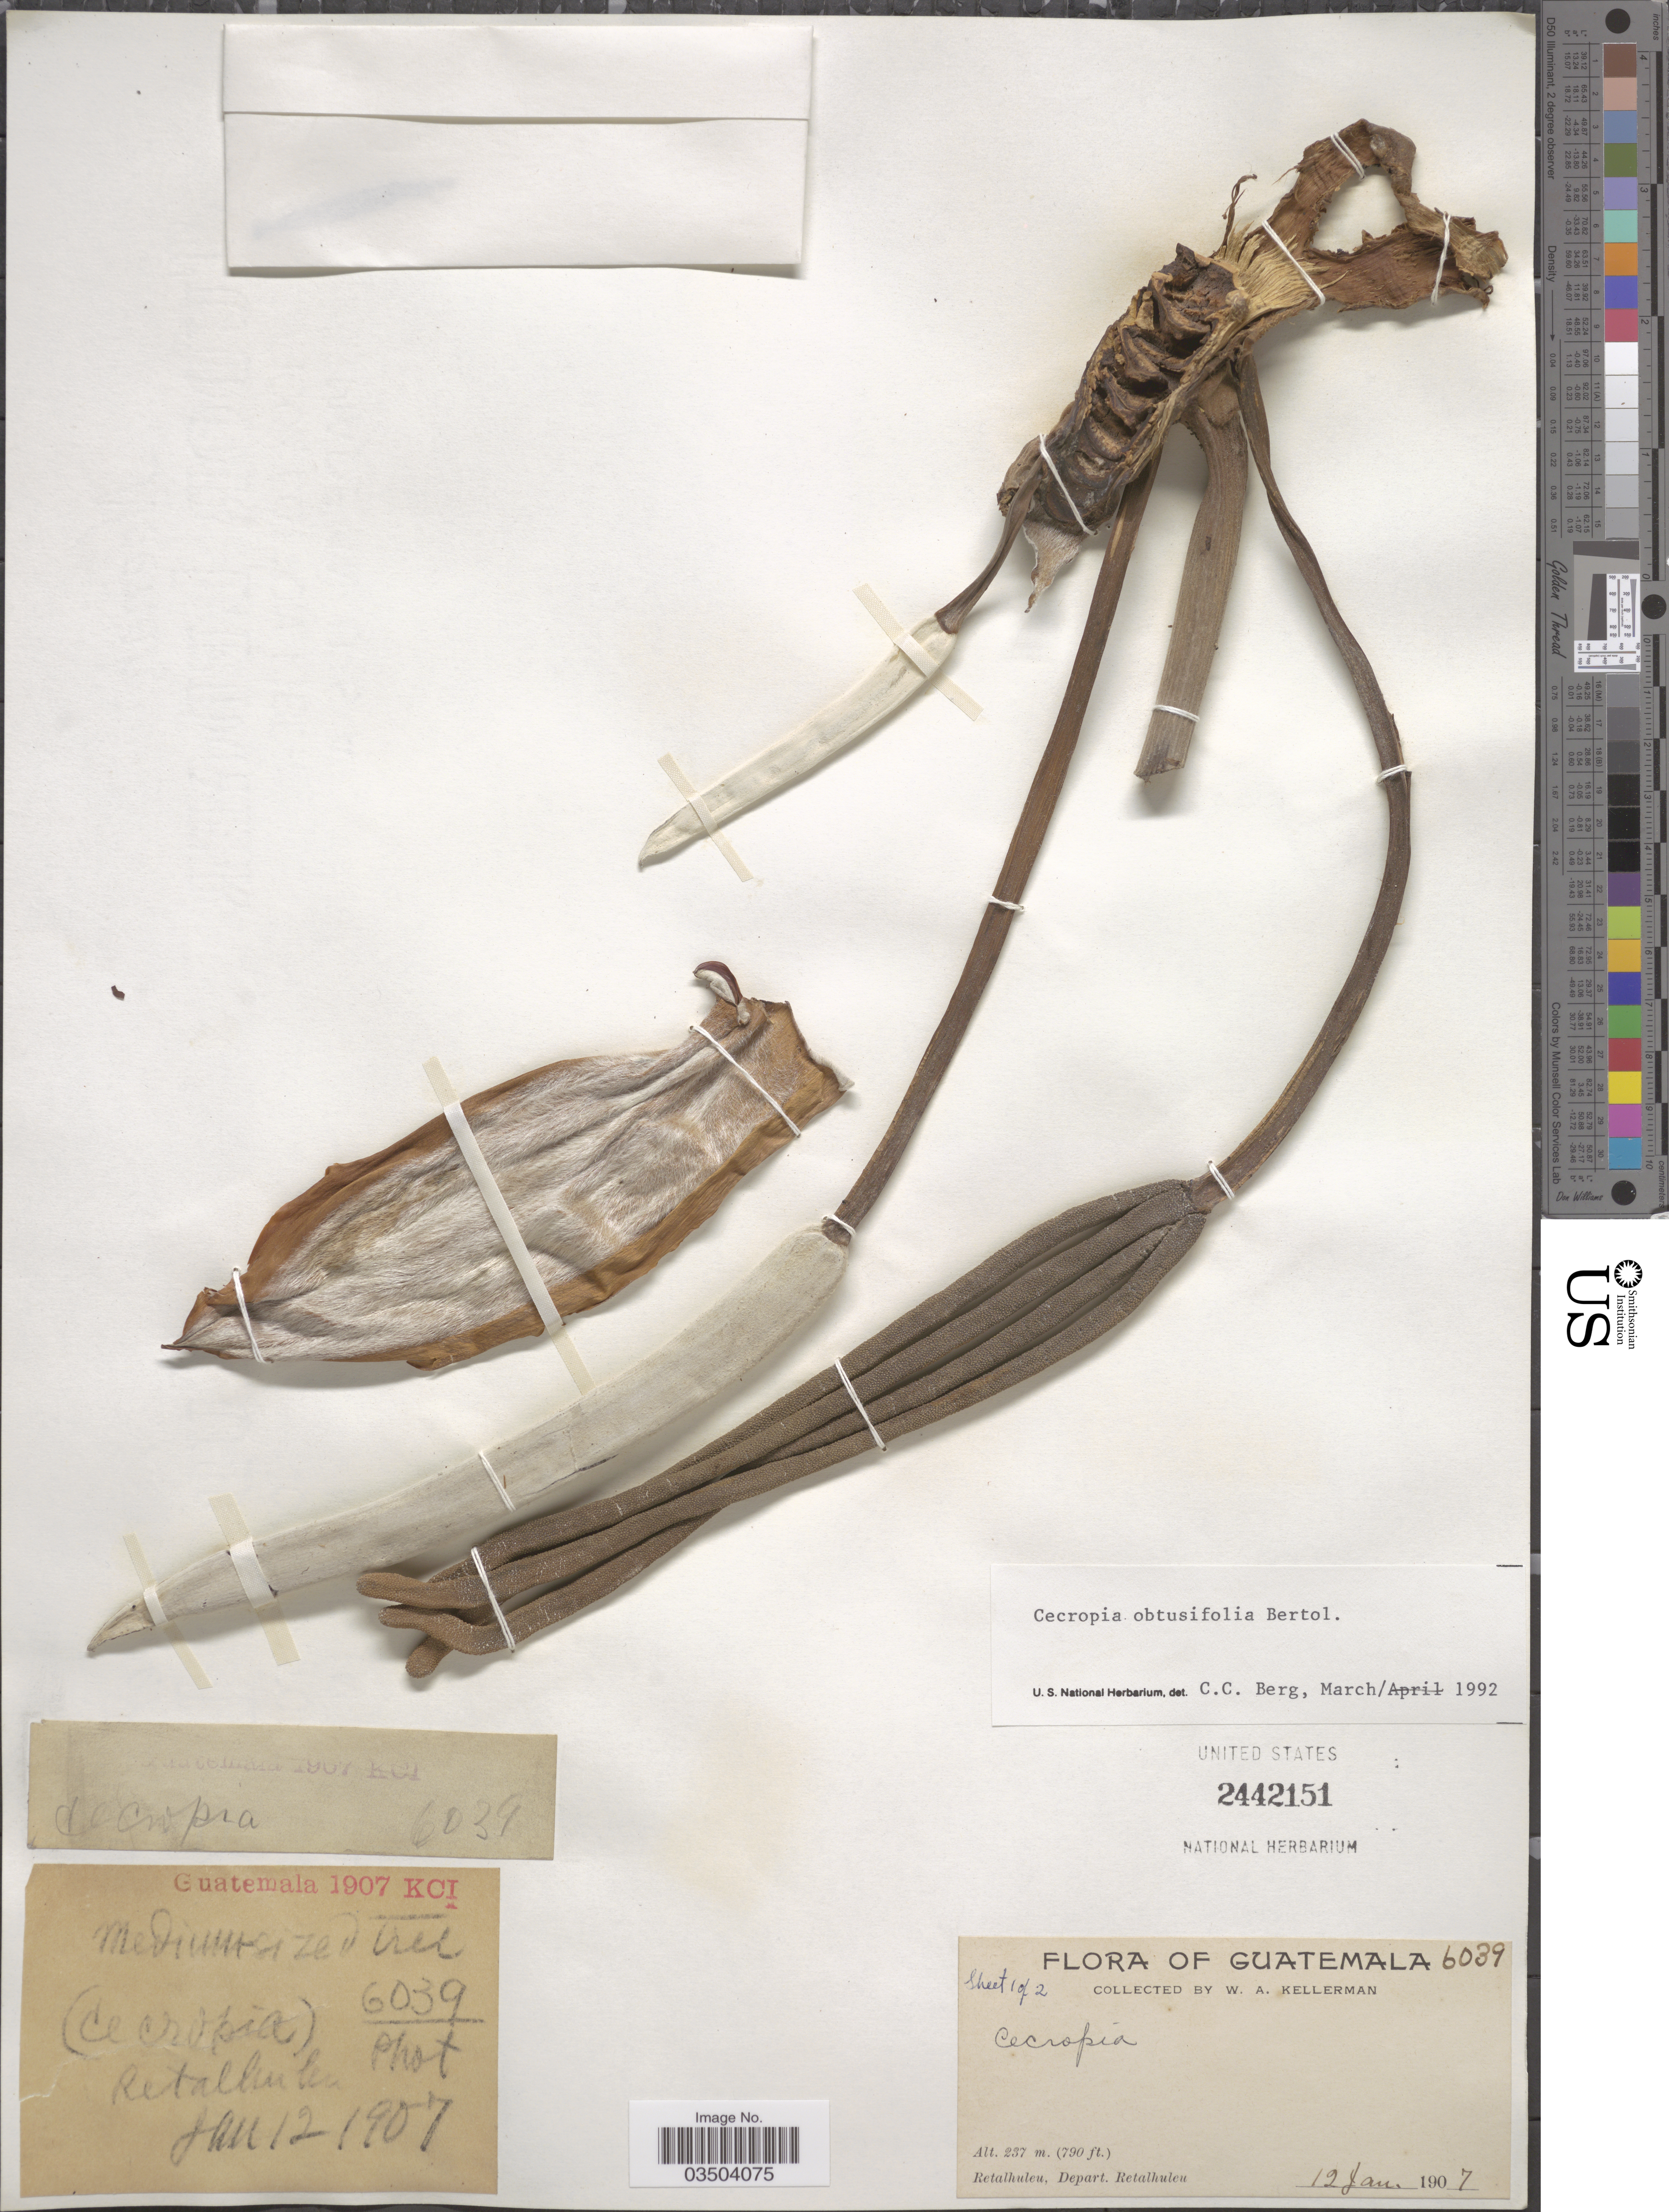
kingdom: Plantae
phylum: Tracheophyta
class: Magnoliopsida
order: Rosales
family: Urticaceae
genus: Cecropia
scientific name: Cecropia obtusifolia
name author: Bertol.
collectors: W. Kellerman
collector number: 6039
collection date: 1907-01-12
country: Guatemala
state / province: Retalhuleu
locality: Retalhuleu, Depart. Retalhuleu.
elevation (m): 237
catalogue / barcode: US 2442151